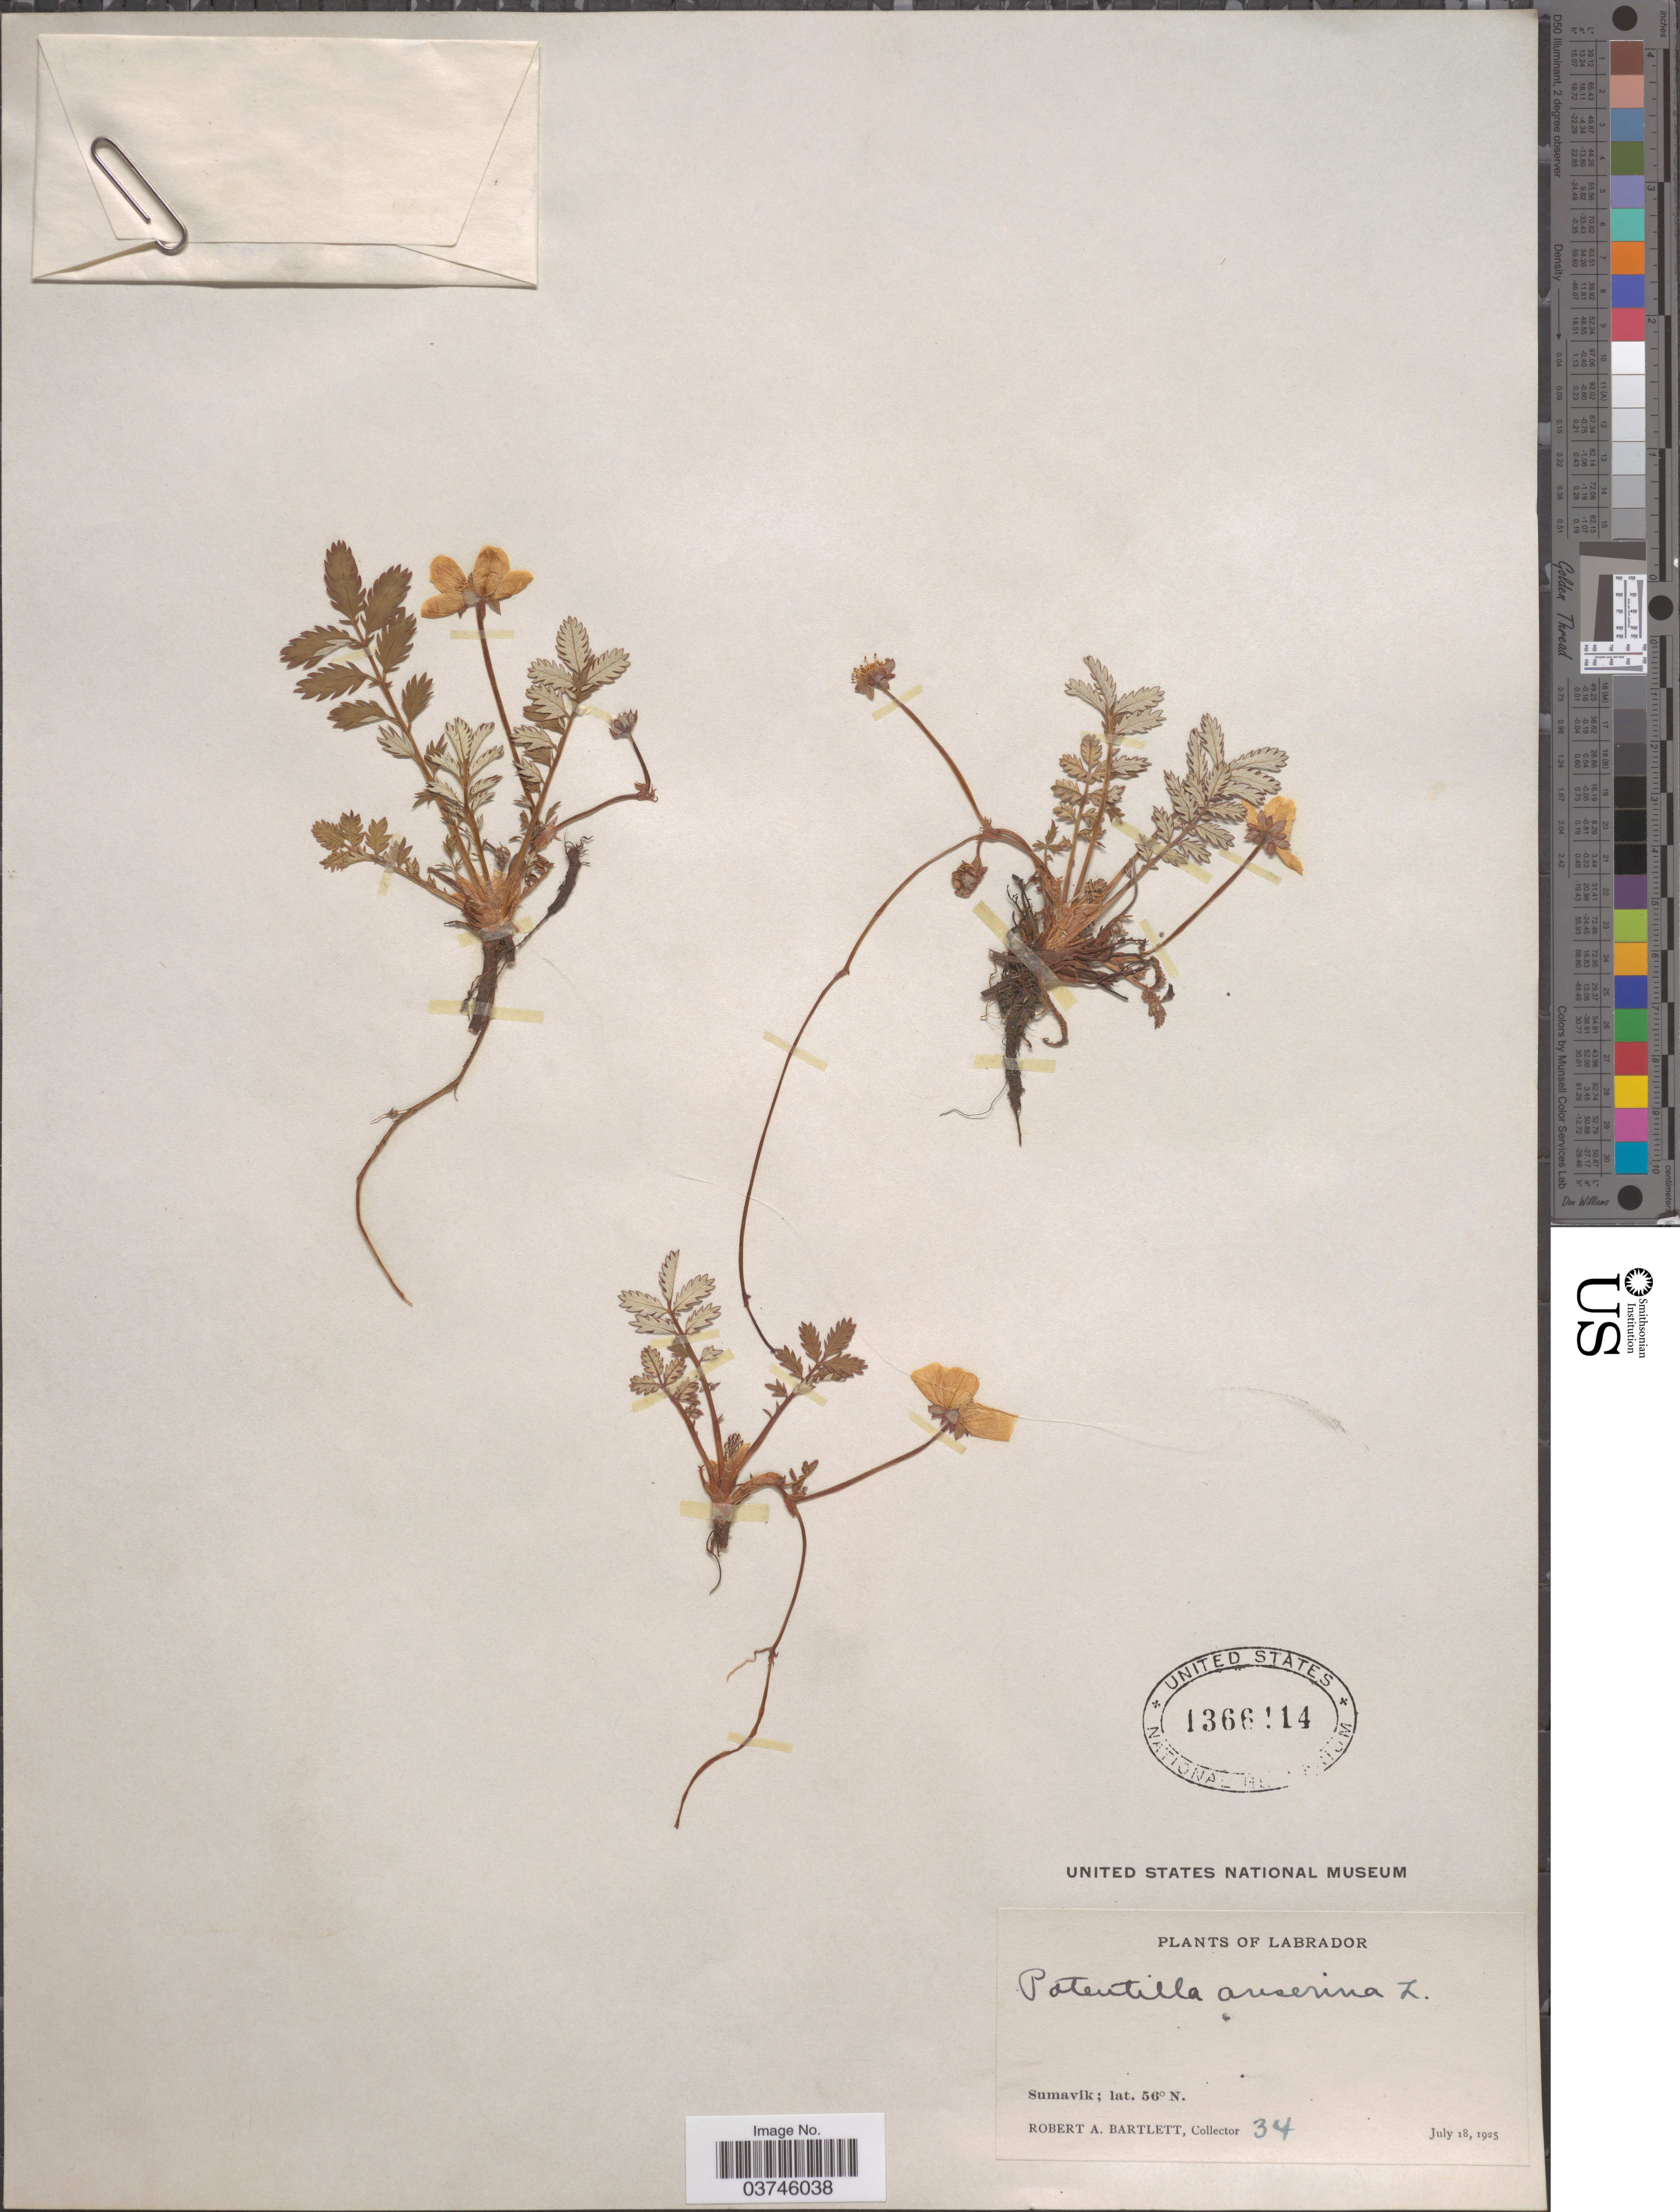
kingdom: Plantae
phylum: Tracheophyta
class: Magnoliopsida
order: Rosales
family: Rosaceae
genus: Argentina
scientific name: Argentina anserina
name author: (L.) Rydb.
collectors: R. A. Bartlett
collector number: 34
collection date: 1925-07-18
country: Canada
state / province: Newfoundland and Labrador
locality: Sumavik.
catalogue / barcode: US 1366114